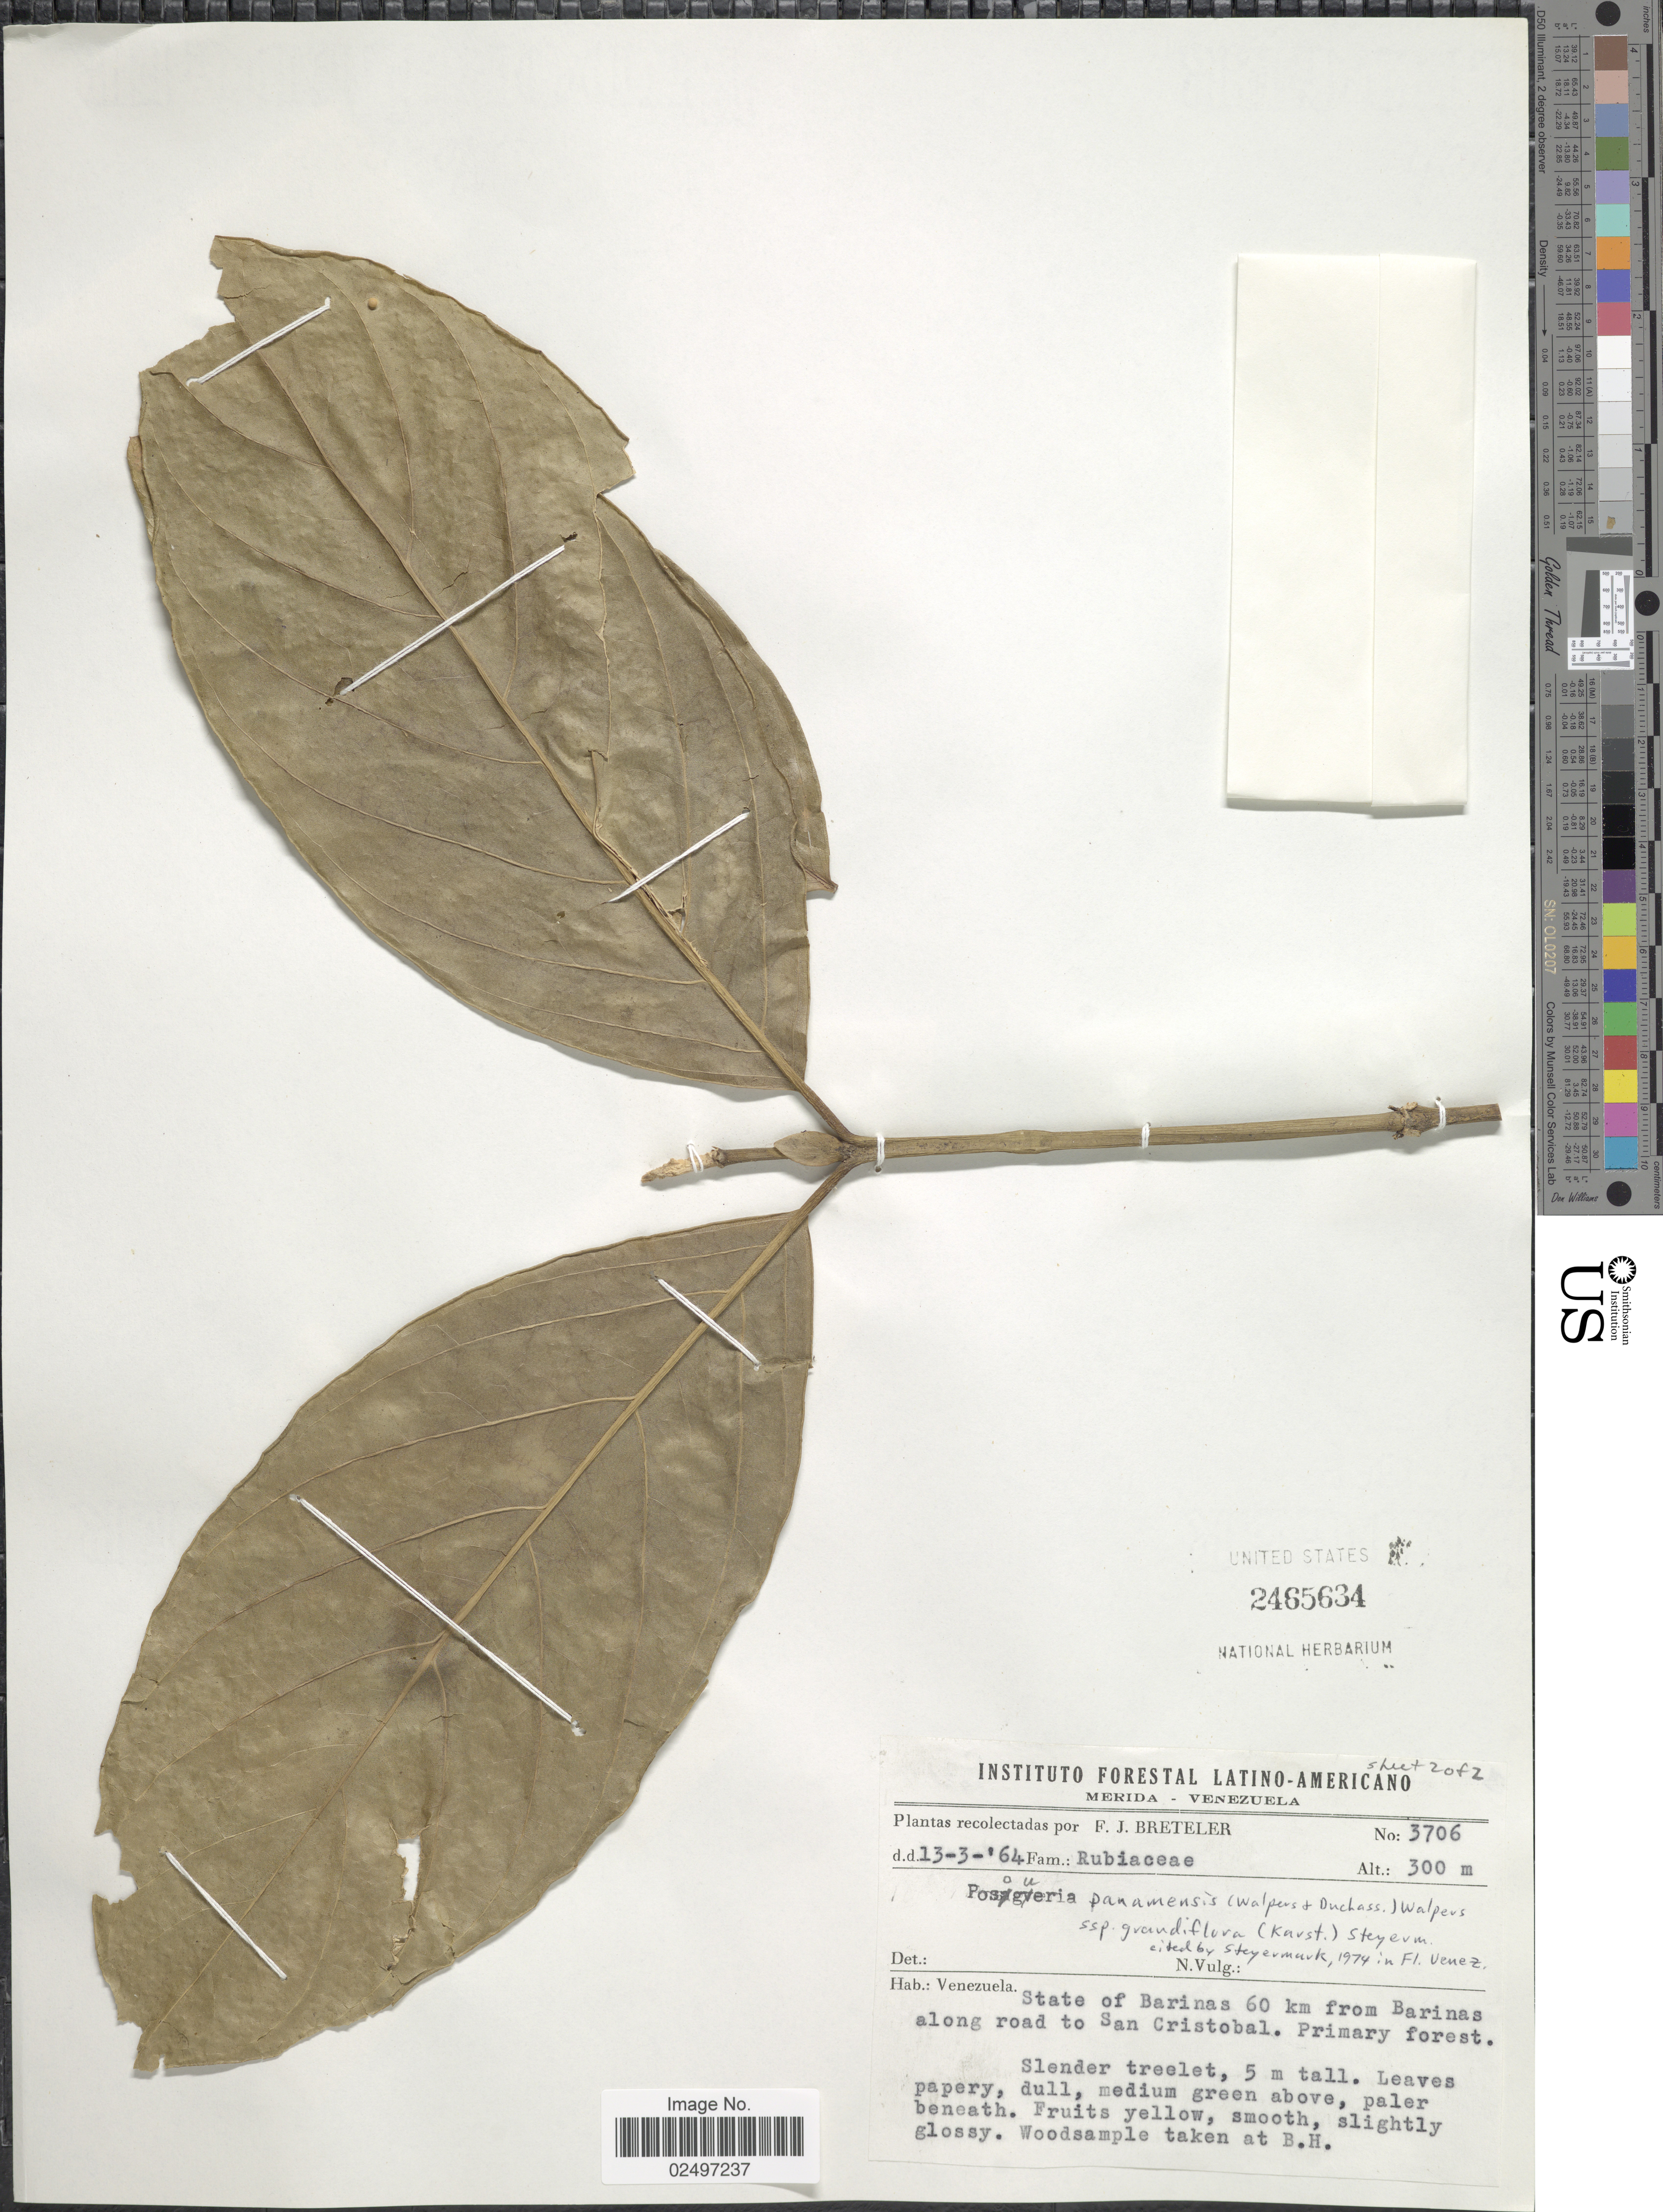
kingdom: Plantae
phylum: Tracheophyta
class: Magnoliopsida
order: Gentianales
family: Rubiaceae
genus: Posoqueria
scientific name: Posoqueria panamensis subsp. grandiflora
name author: (H. Karst.) Steyerm.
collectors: F. J. Breteler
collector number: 3706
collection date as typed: Transcribed d/m/y: 13/3/64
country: Venezuela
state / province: Barinas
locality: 60 km from Barinas along road to San Cristobal, Primary forest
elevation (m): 300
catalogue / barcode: US 2465634